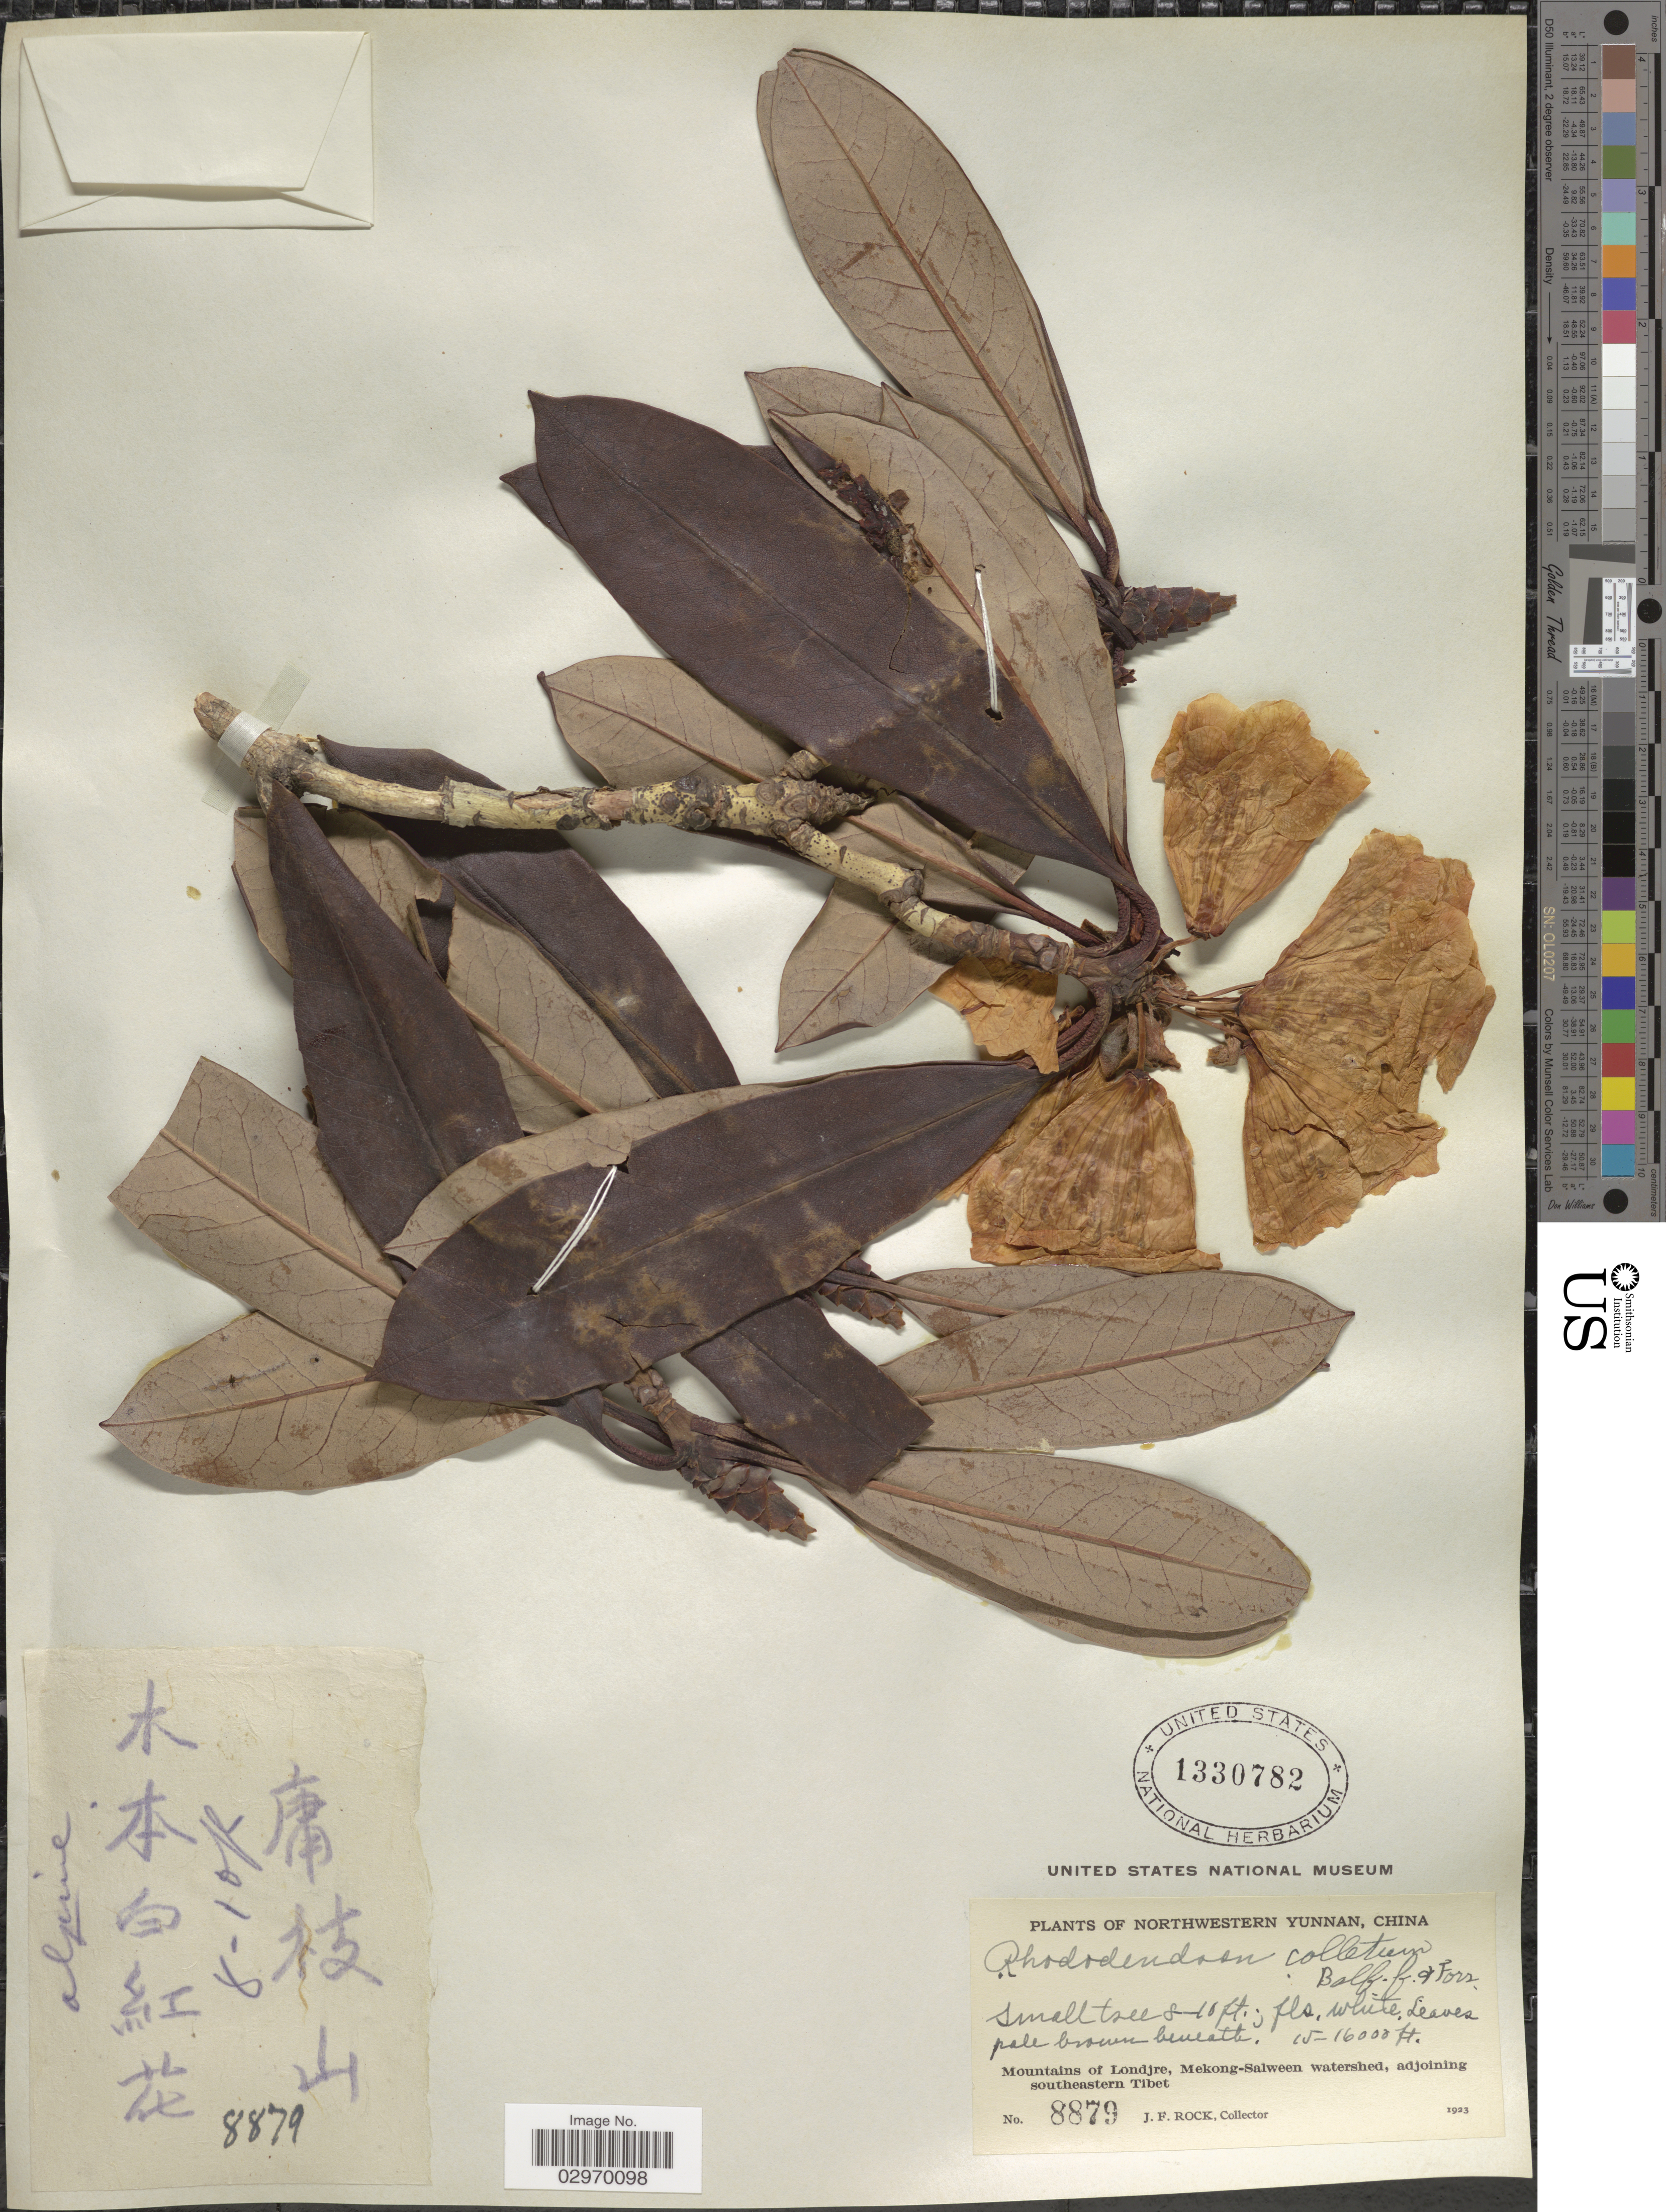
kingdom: Plantae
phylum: Tracheophyta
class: Magnoliopsida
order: Ericales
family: Ericaceae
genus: Rhododendron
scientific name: Rhododendron colletum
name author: Balf. f. & Forrest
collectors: J. Rock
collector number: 8879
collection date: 1923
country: China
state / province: Xizang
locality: Northwestern Yunnan. Mountains of Londjre, Mekong-Salween watershed, adjoining southeastern Tibet.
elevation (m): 4572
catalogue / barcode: US 1330782